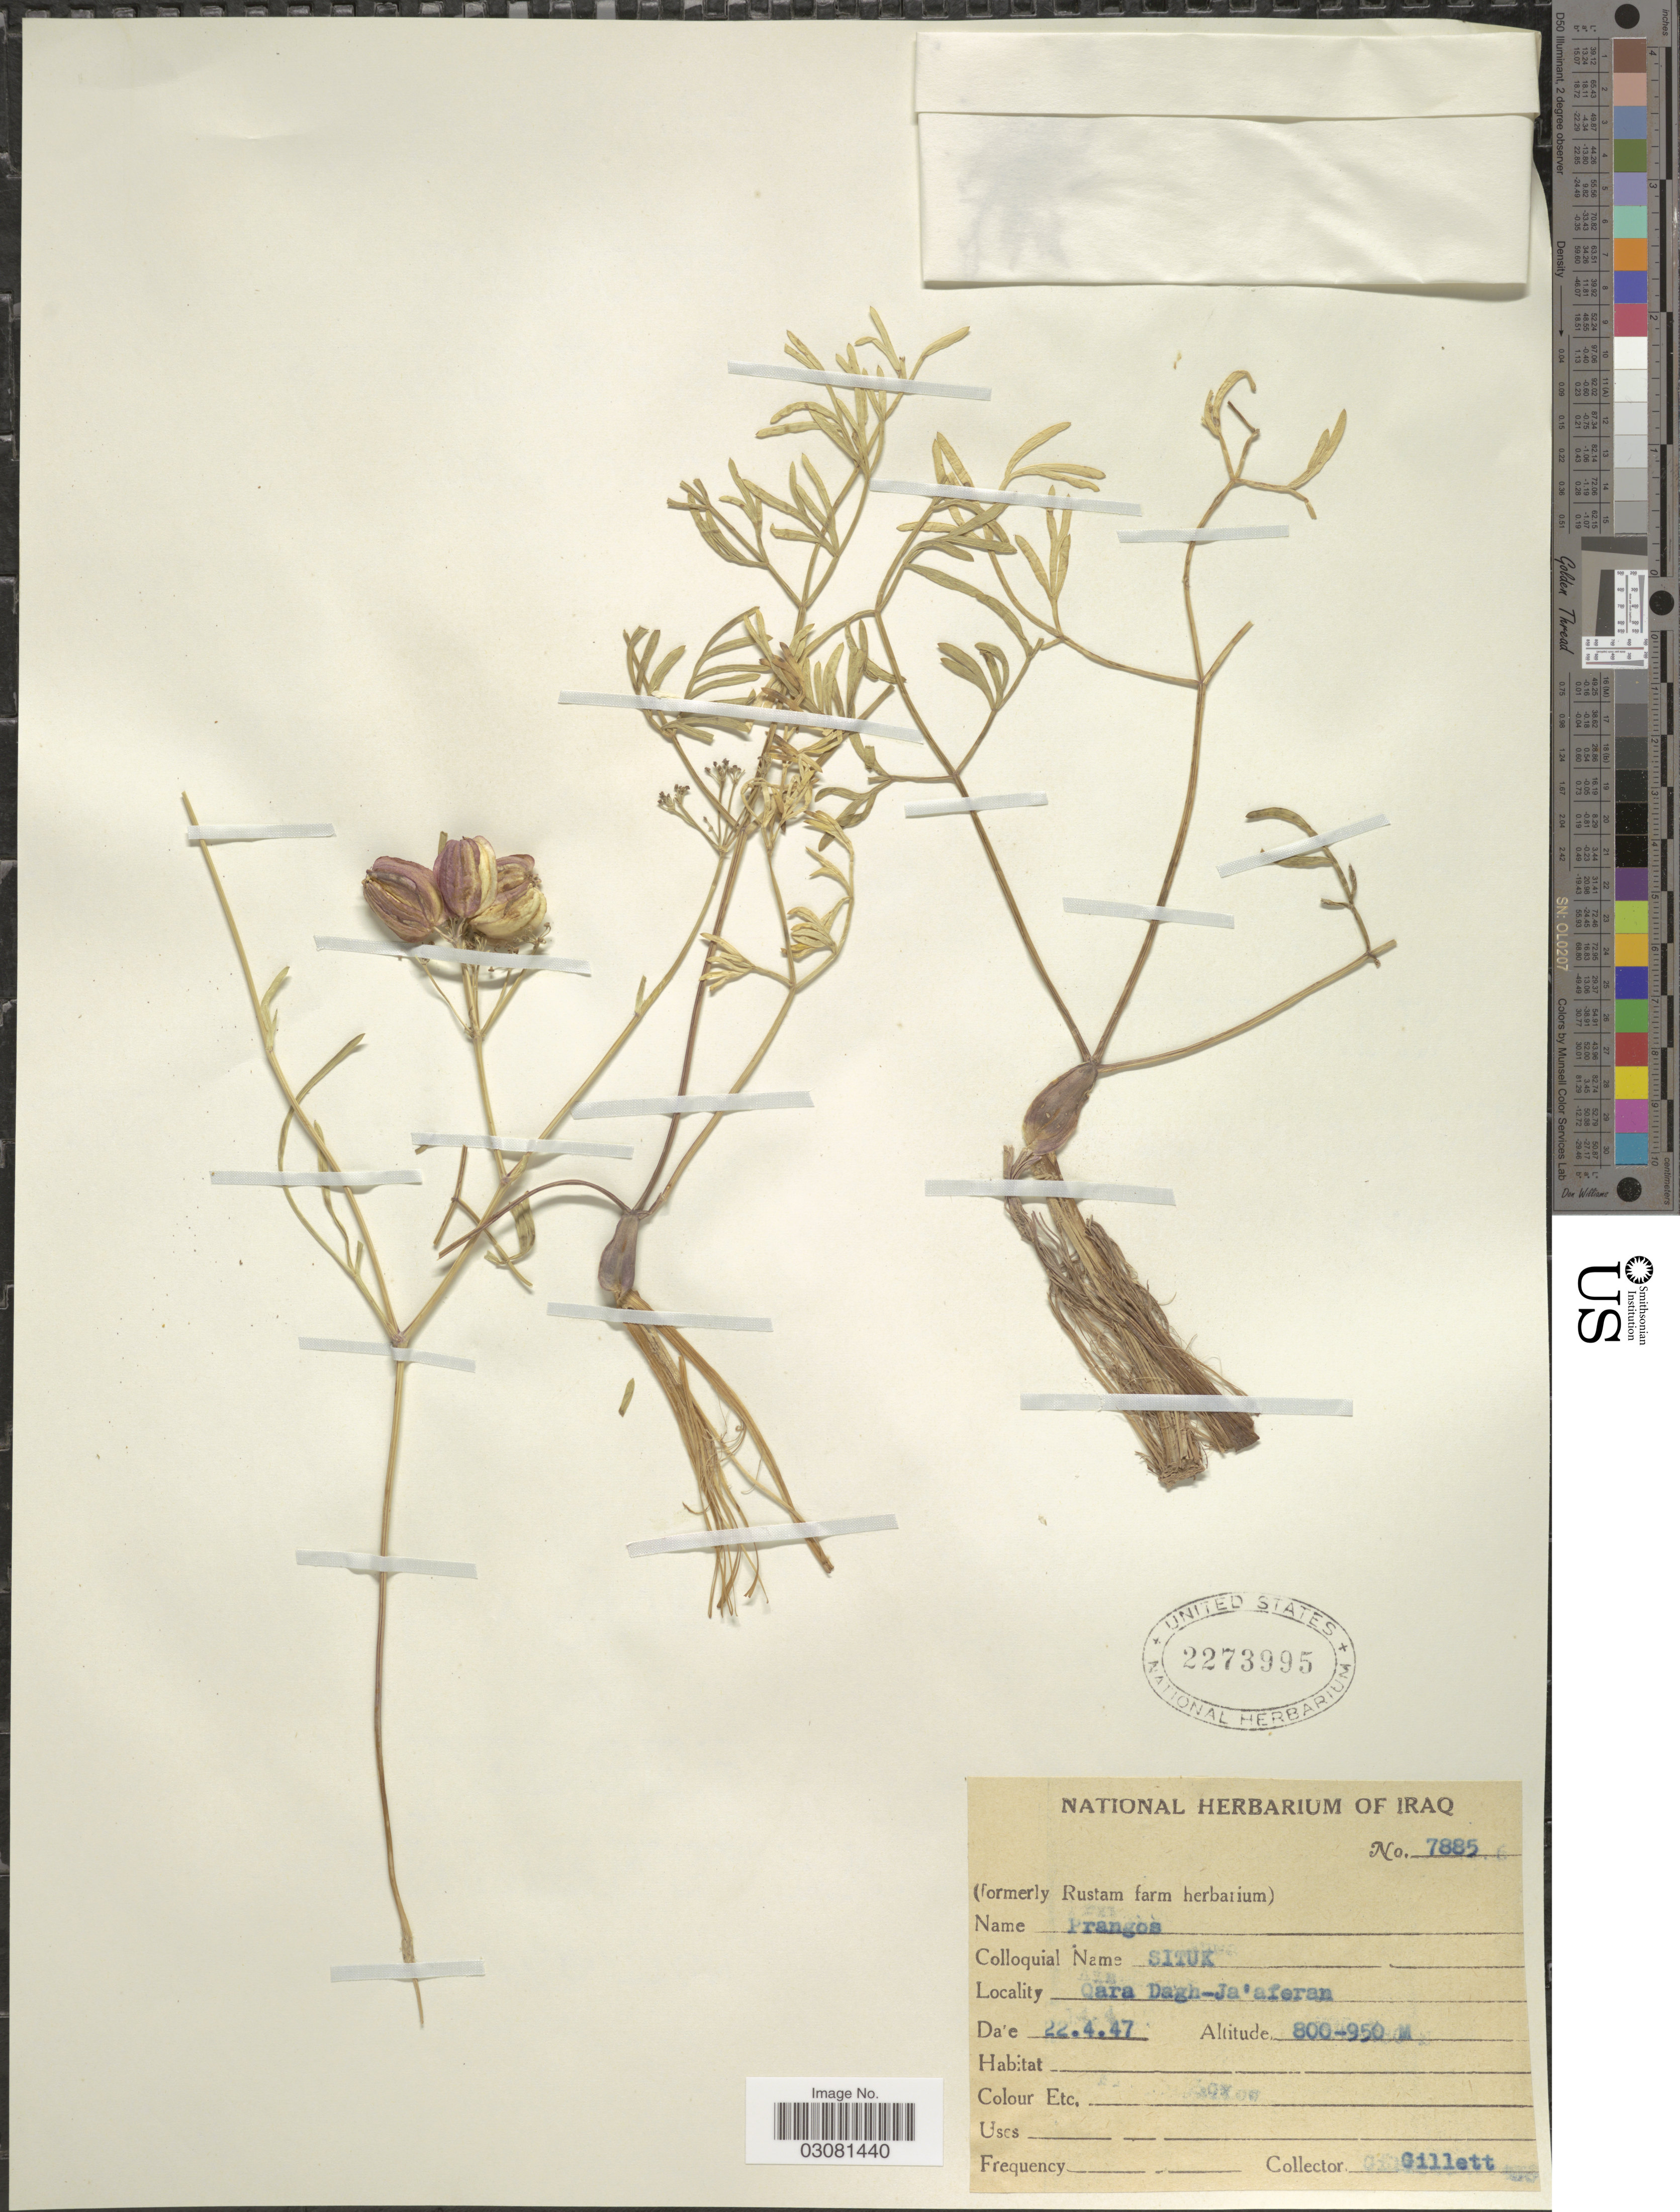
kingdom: Plantae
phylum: Tracheophyta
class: Magnoliopsida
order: Apiales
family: Apiaceae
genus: Prangos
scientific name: Prangos sp.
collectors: Gillett, --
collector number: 7885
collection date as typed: Transcribed d/m/y: 22/4/47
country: Iraq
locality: Qara Dagh-Ja'aferan.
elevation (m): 800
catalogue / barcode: US 2273995